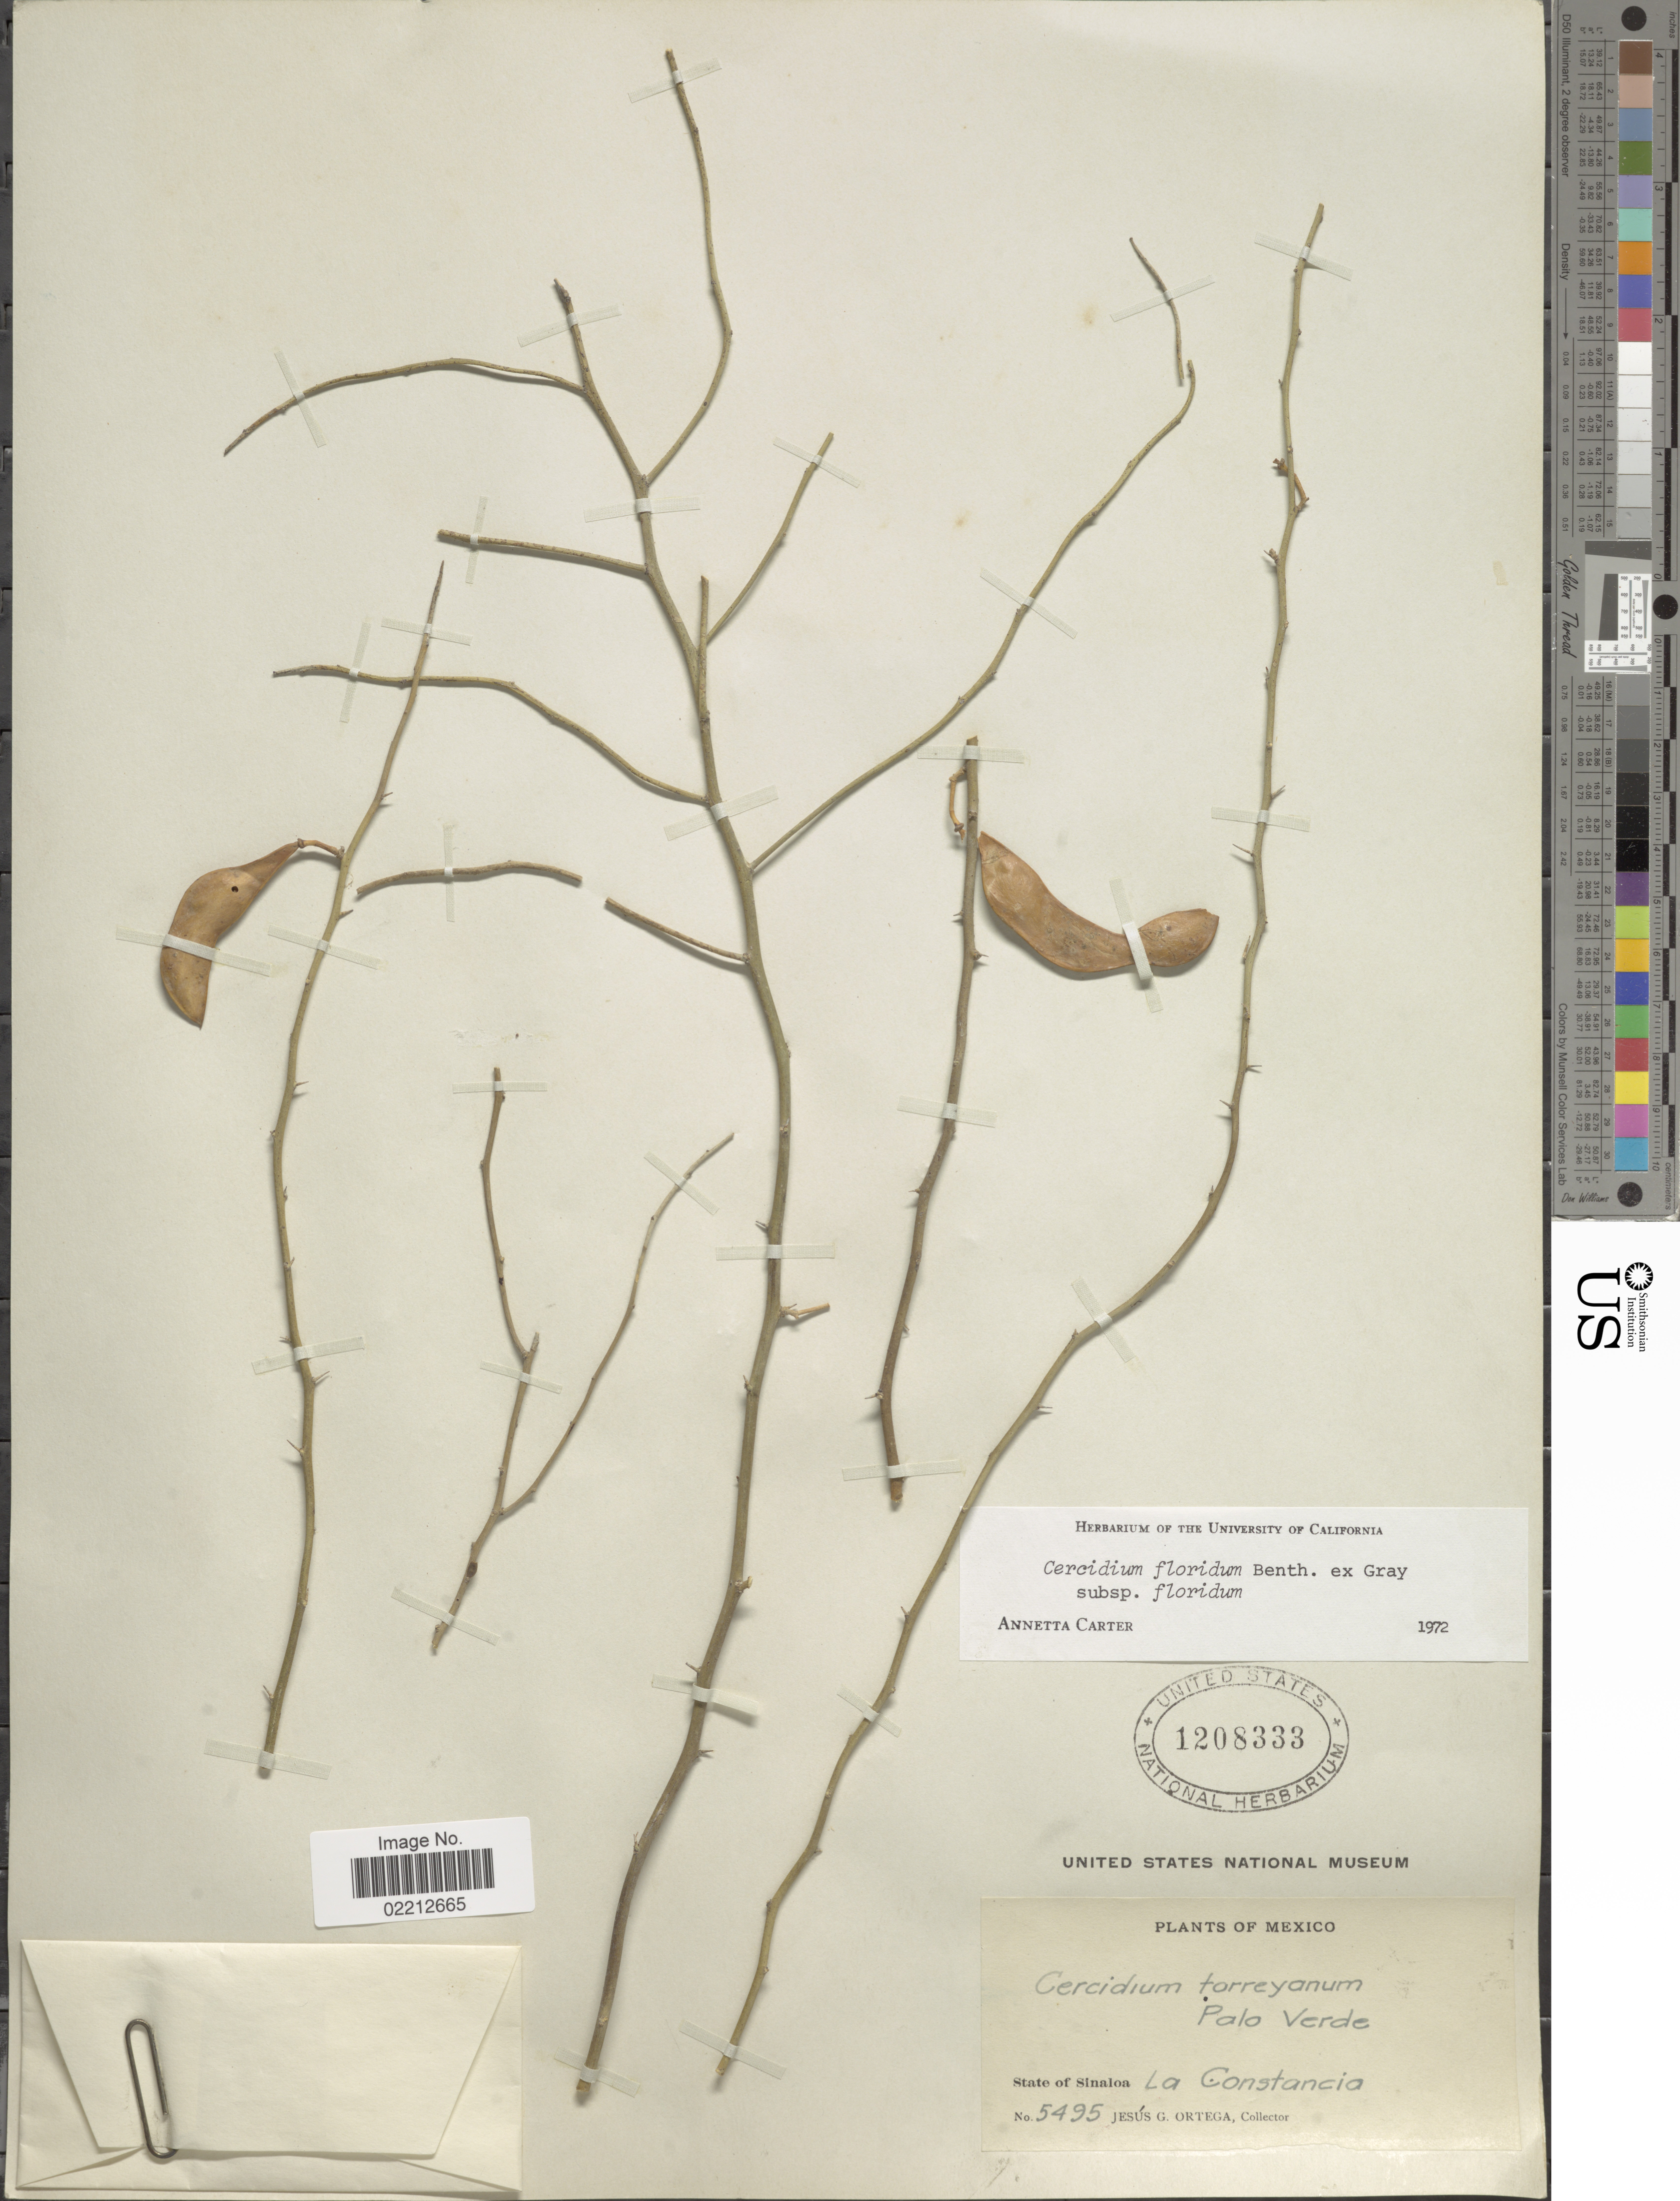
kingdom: Plantae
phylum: Tracheophyta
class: Magnoliopsida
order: Fabales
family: Fabaceae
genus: Parkinsonia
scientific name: Parkinsonia florida subsp. florida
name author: (Benth. ex A. Gray) S. Watson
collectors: J. Ortega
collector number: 5495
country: Mexico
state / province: Sinaloa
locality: La Constancia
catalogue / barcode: US 1208333